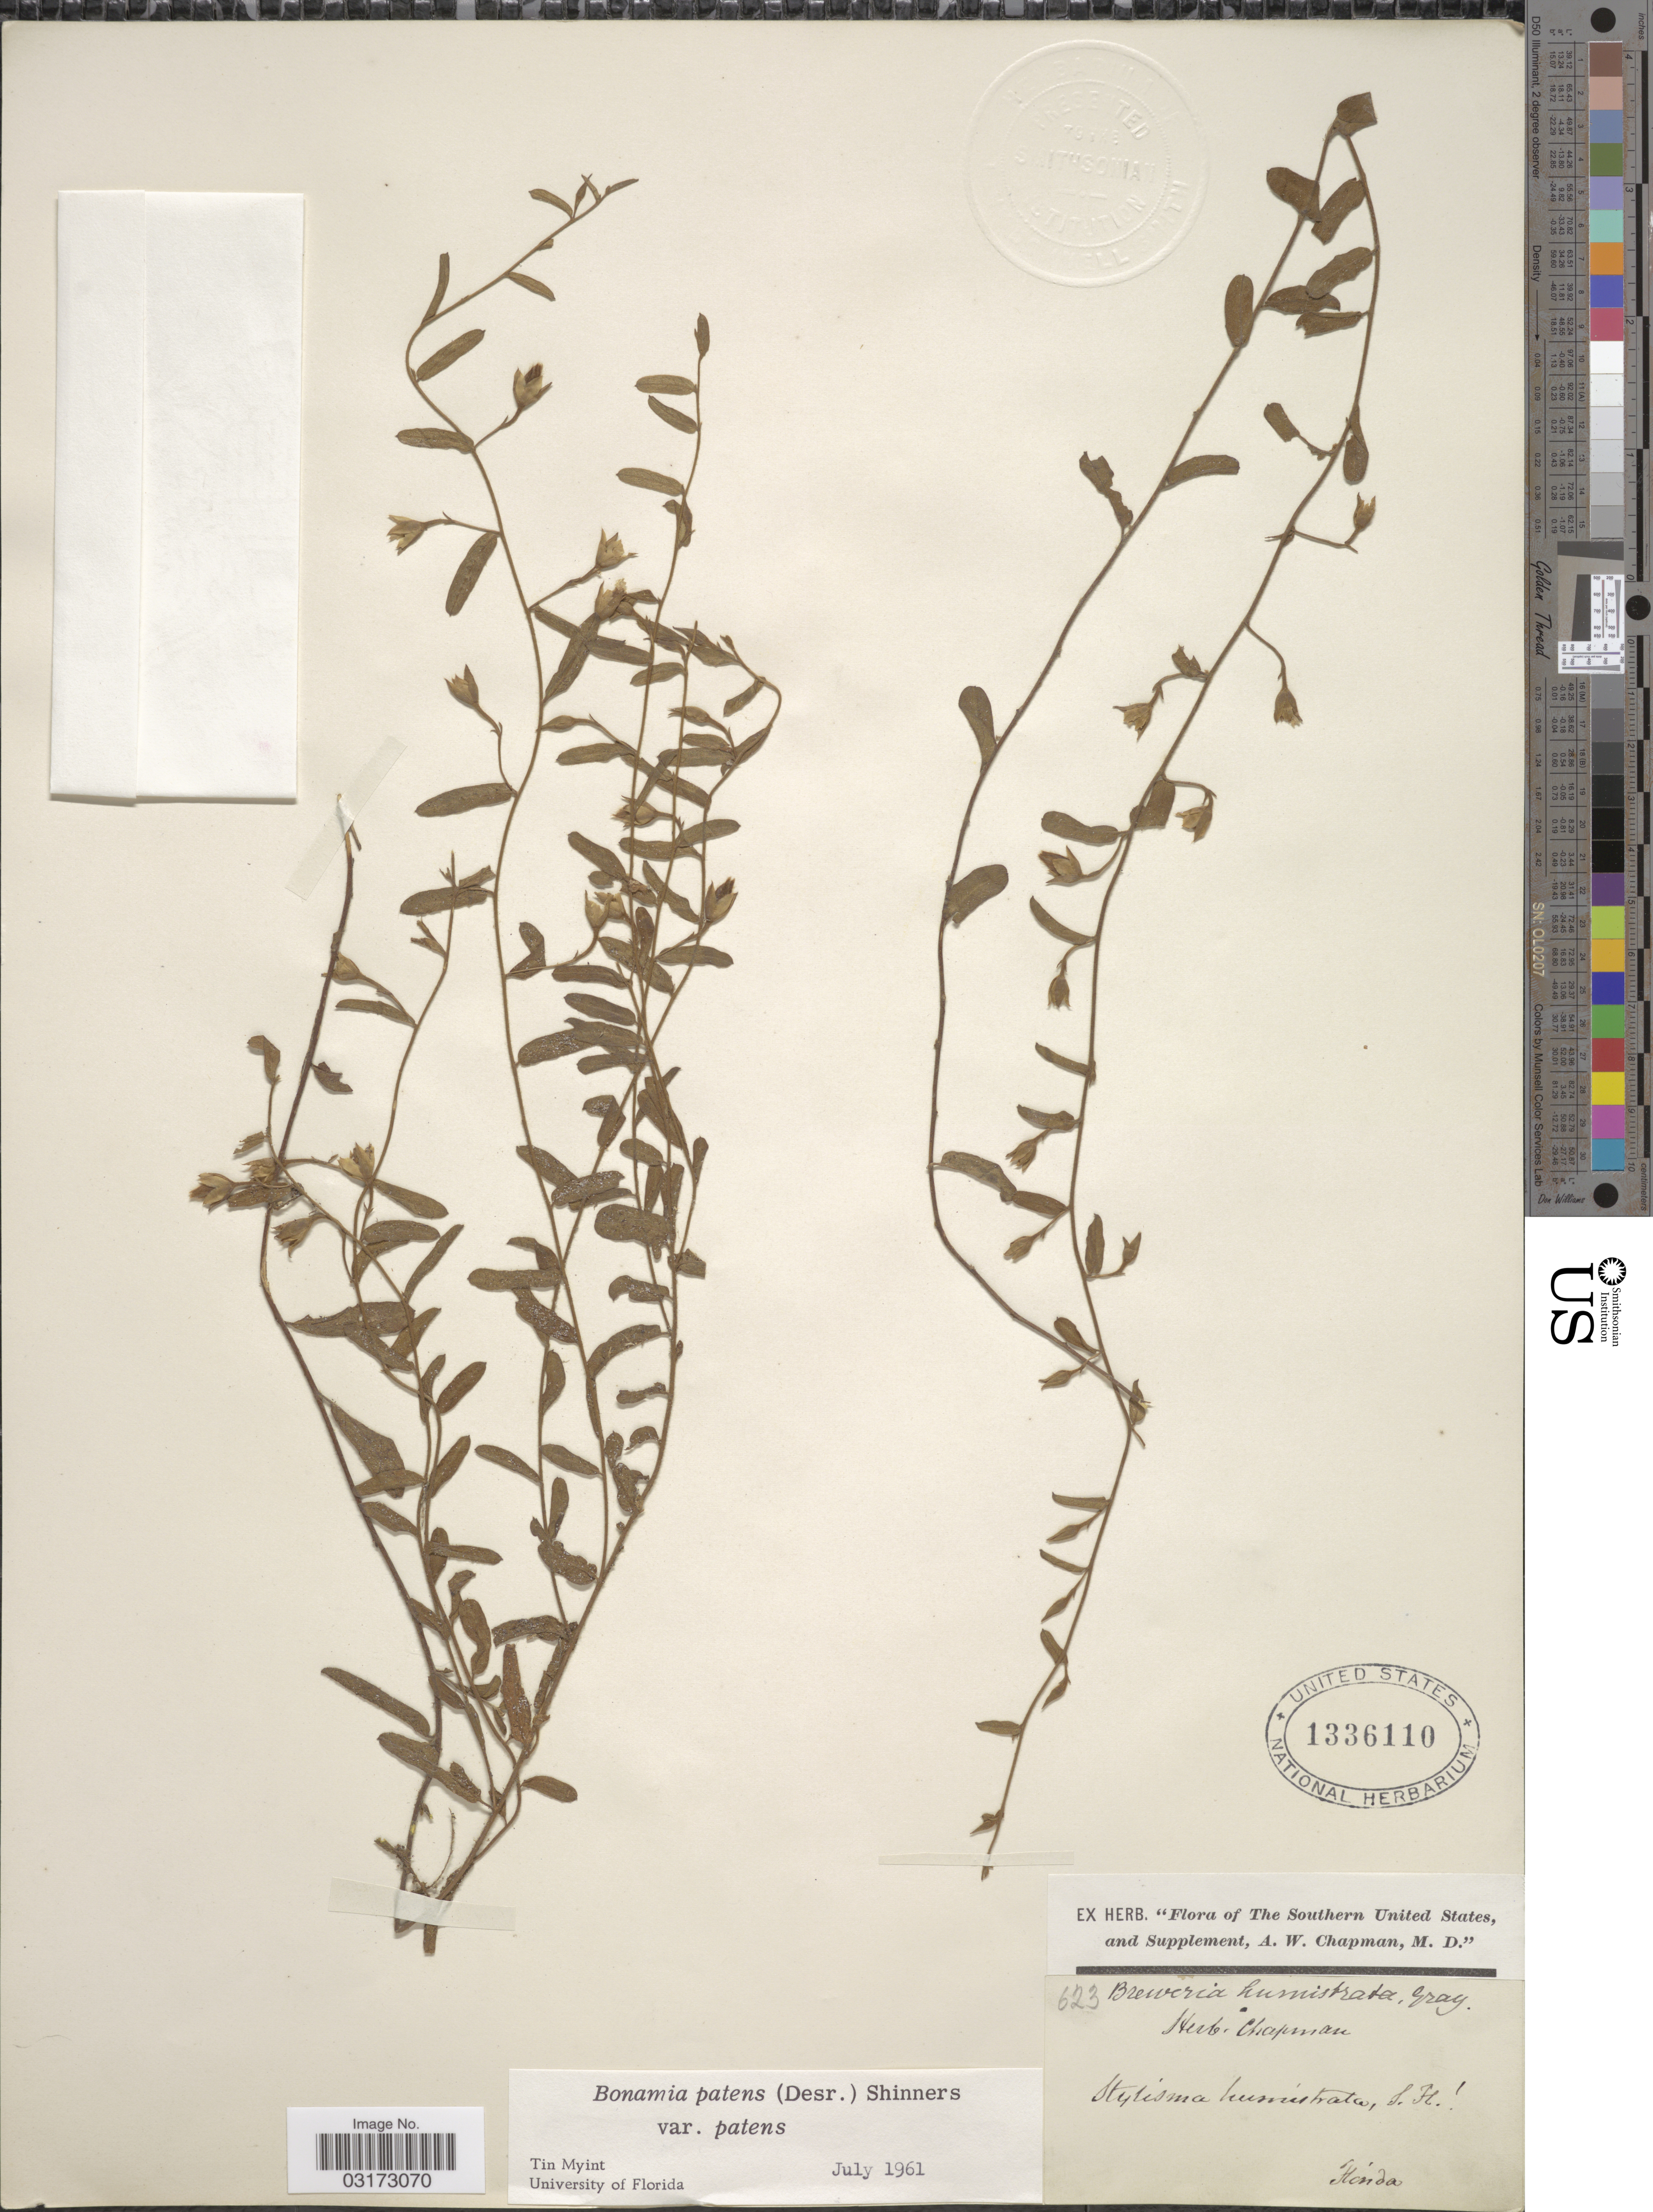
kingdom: Plantae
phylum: Tracheophyta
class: Magnoliopsida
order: Solanales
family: Convolvulaceae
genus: Stylisma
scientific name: Stylisma patens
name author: (Desr.) Myint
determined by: Strong, Mark T., (BOT), Smithsonian Institution - National Museum of Natural History (UNITED STATES)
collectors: ex herb. A.W. Chapman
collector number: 623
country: United States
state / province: Florida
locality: The Southern United States.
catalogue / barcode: US 1336110